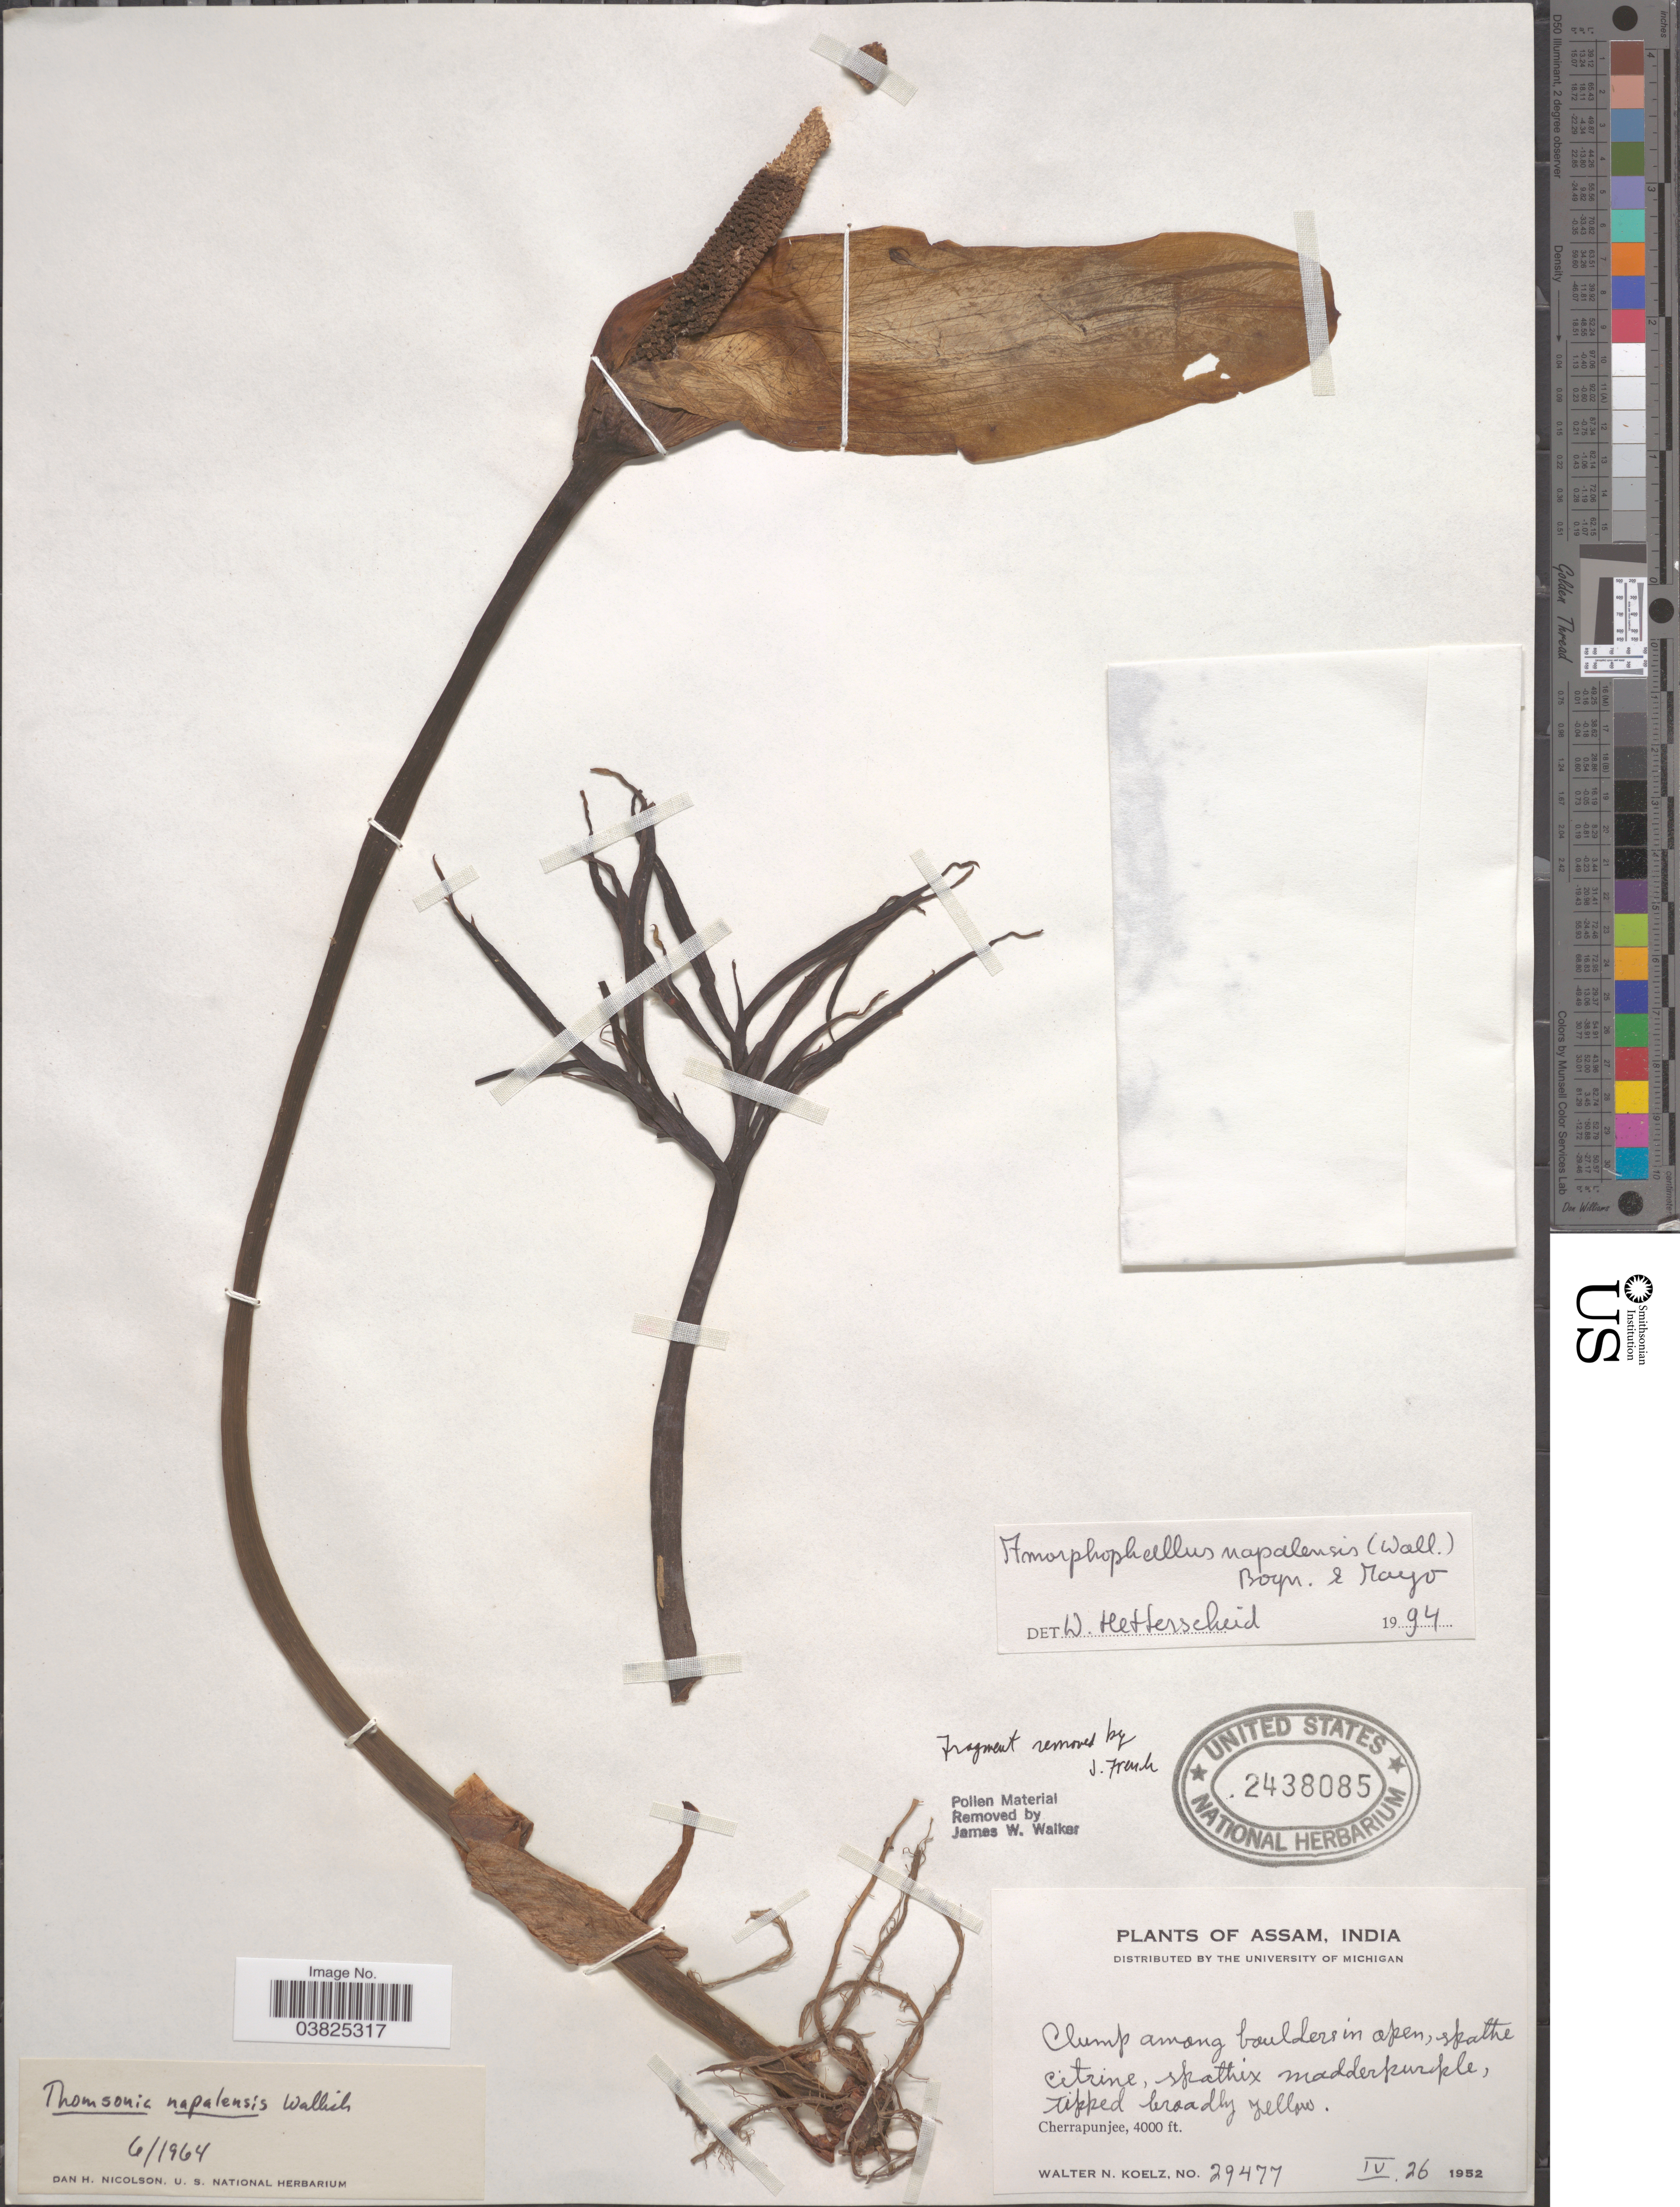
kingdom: Plantae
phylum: Tracheophyta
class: Liliopsida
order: Alismatales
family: Araceae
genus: Amorphophallus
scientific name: Amorphophallus napalensis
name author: (Wall.) Bogner & Mayo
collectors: W. N. Koelz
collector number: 29477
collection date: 1952-04-26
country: India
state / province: Assam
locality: Cherrapunjee.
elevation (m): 1219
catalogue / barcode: US 2438085